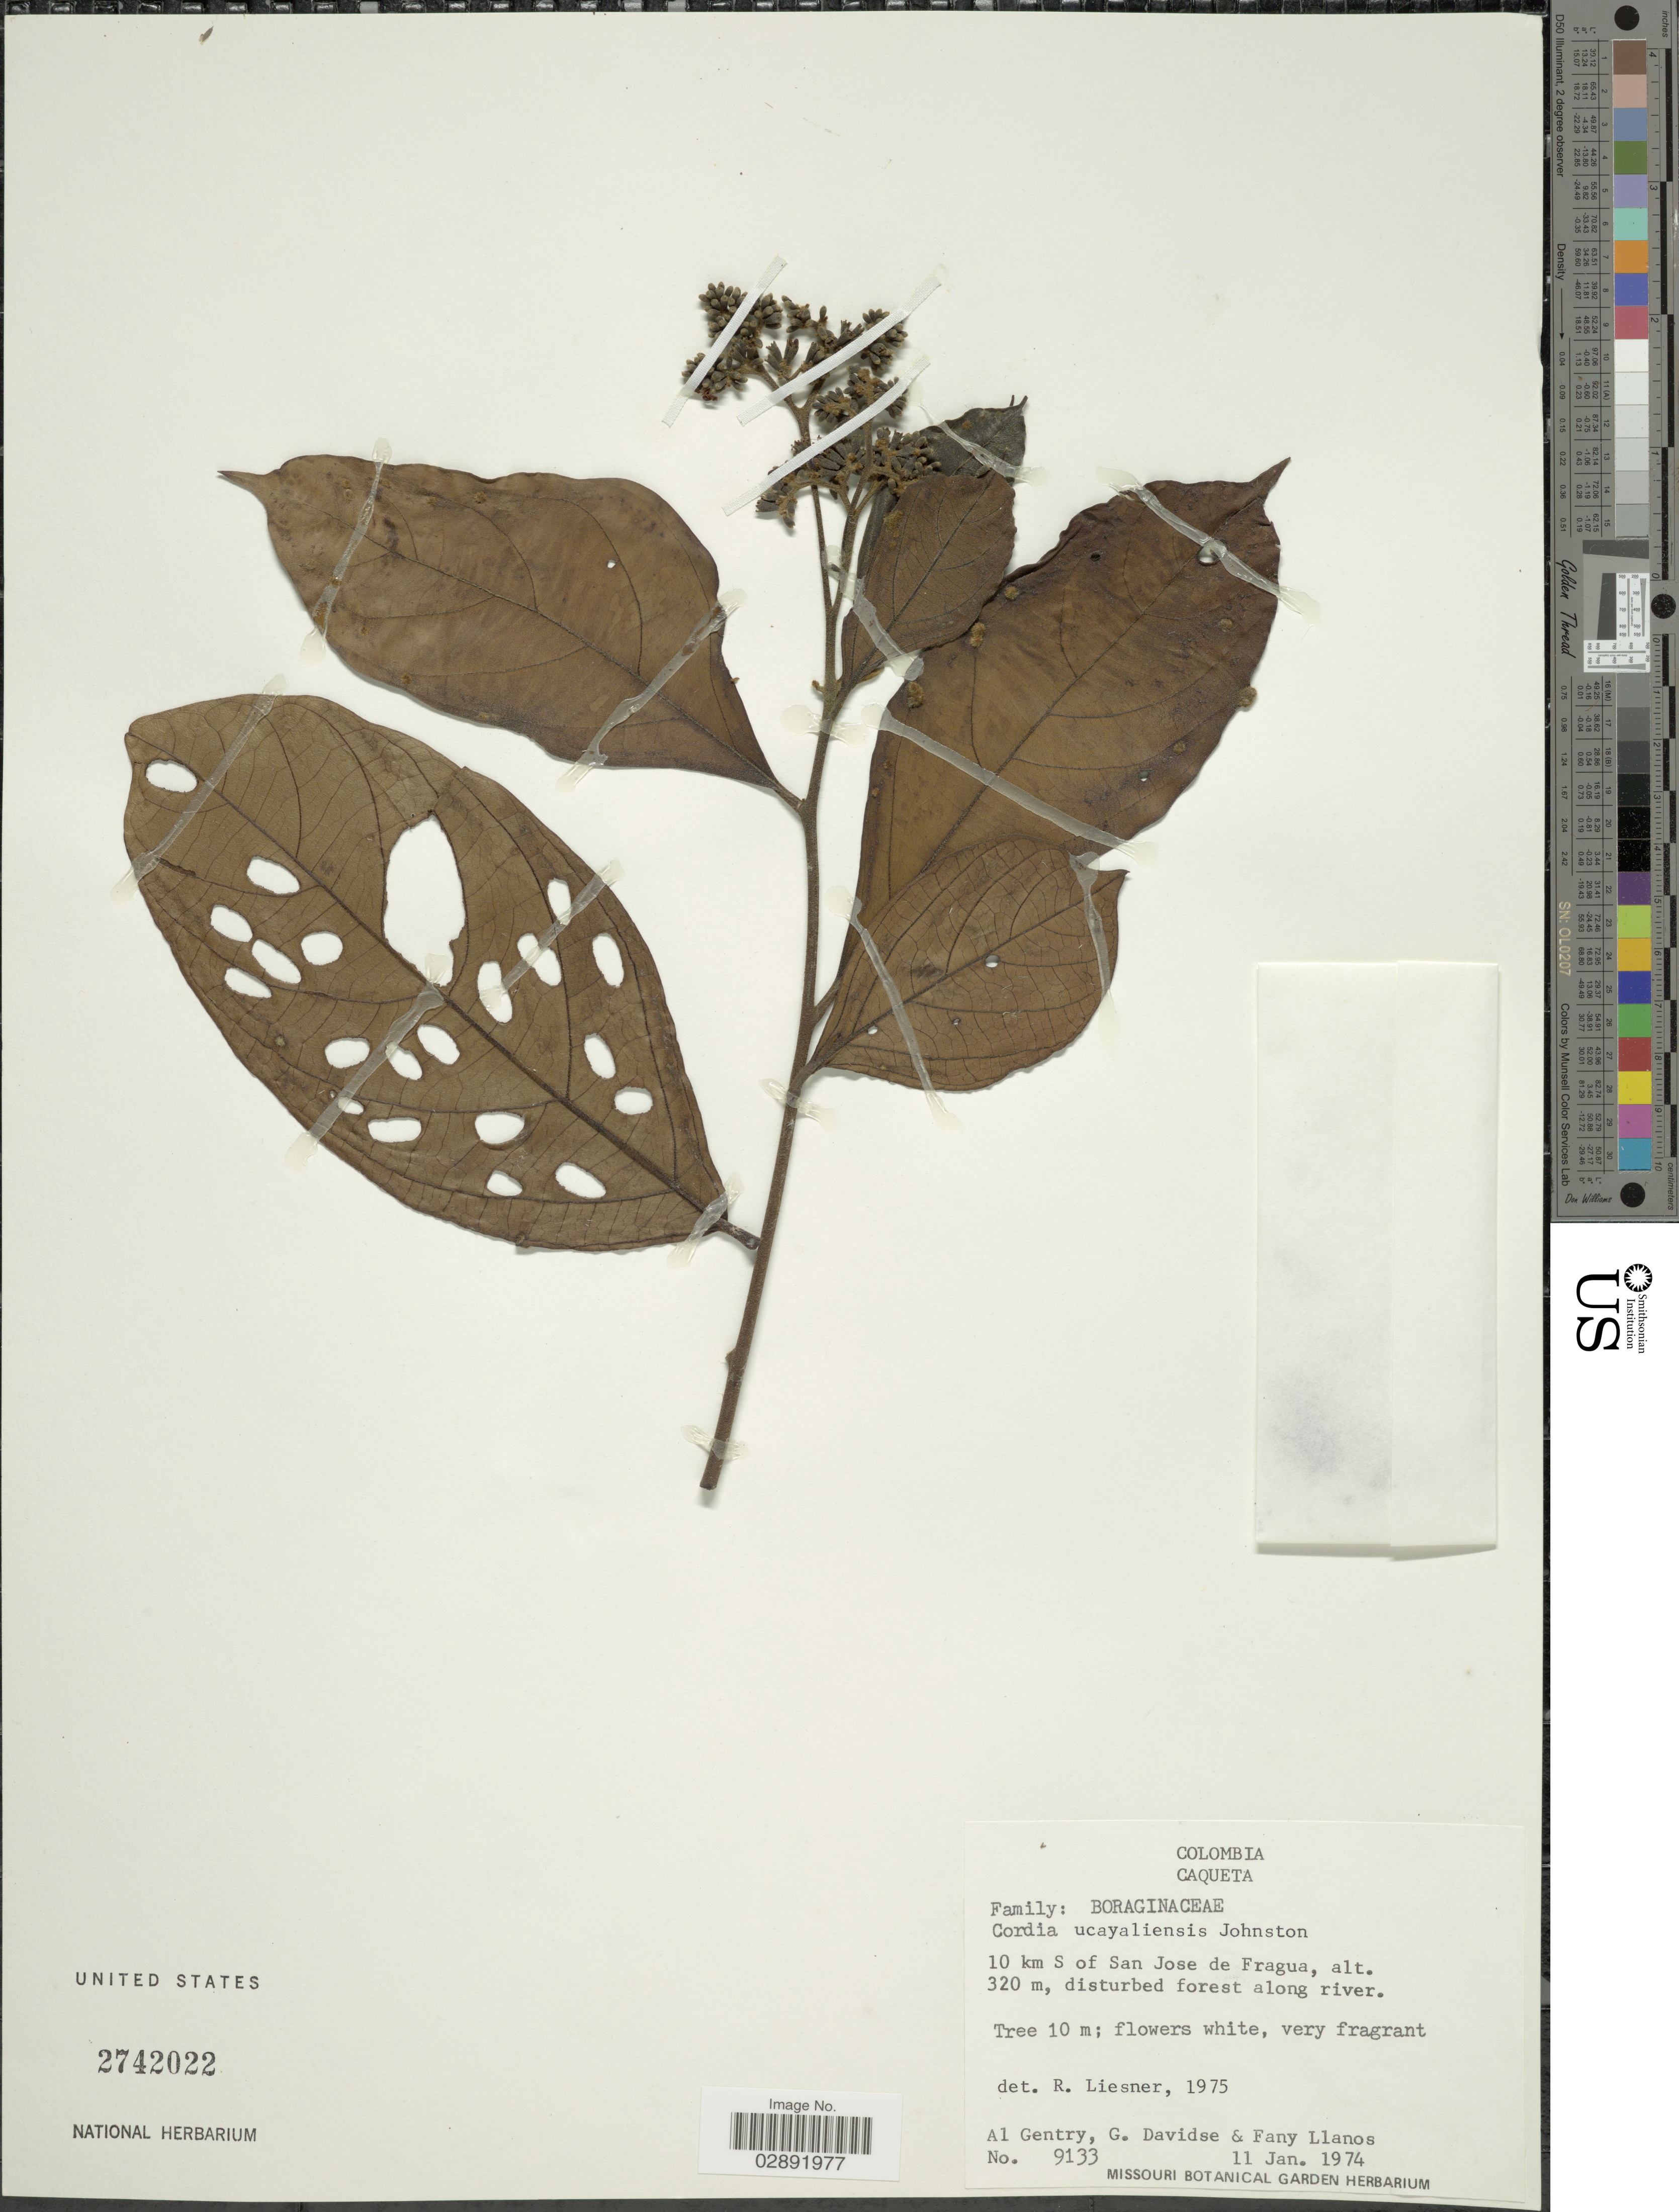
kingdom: Plantae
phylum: Tracheophyta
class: Magnoliopsida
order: Boraginales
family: Cordiaceae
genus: Cordia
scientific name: Cordia ucayaliensis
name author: I.M. Johnst.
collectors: A. H. Gentry, G. Davidse & F. Llanos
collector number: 9133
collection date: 1974-01-11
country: Colombia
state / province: Caquetá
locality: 10 km S of San Jose de Fragua.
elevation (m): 320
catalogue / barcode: US 2742022